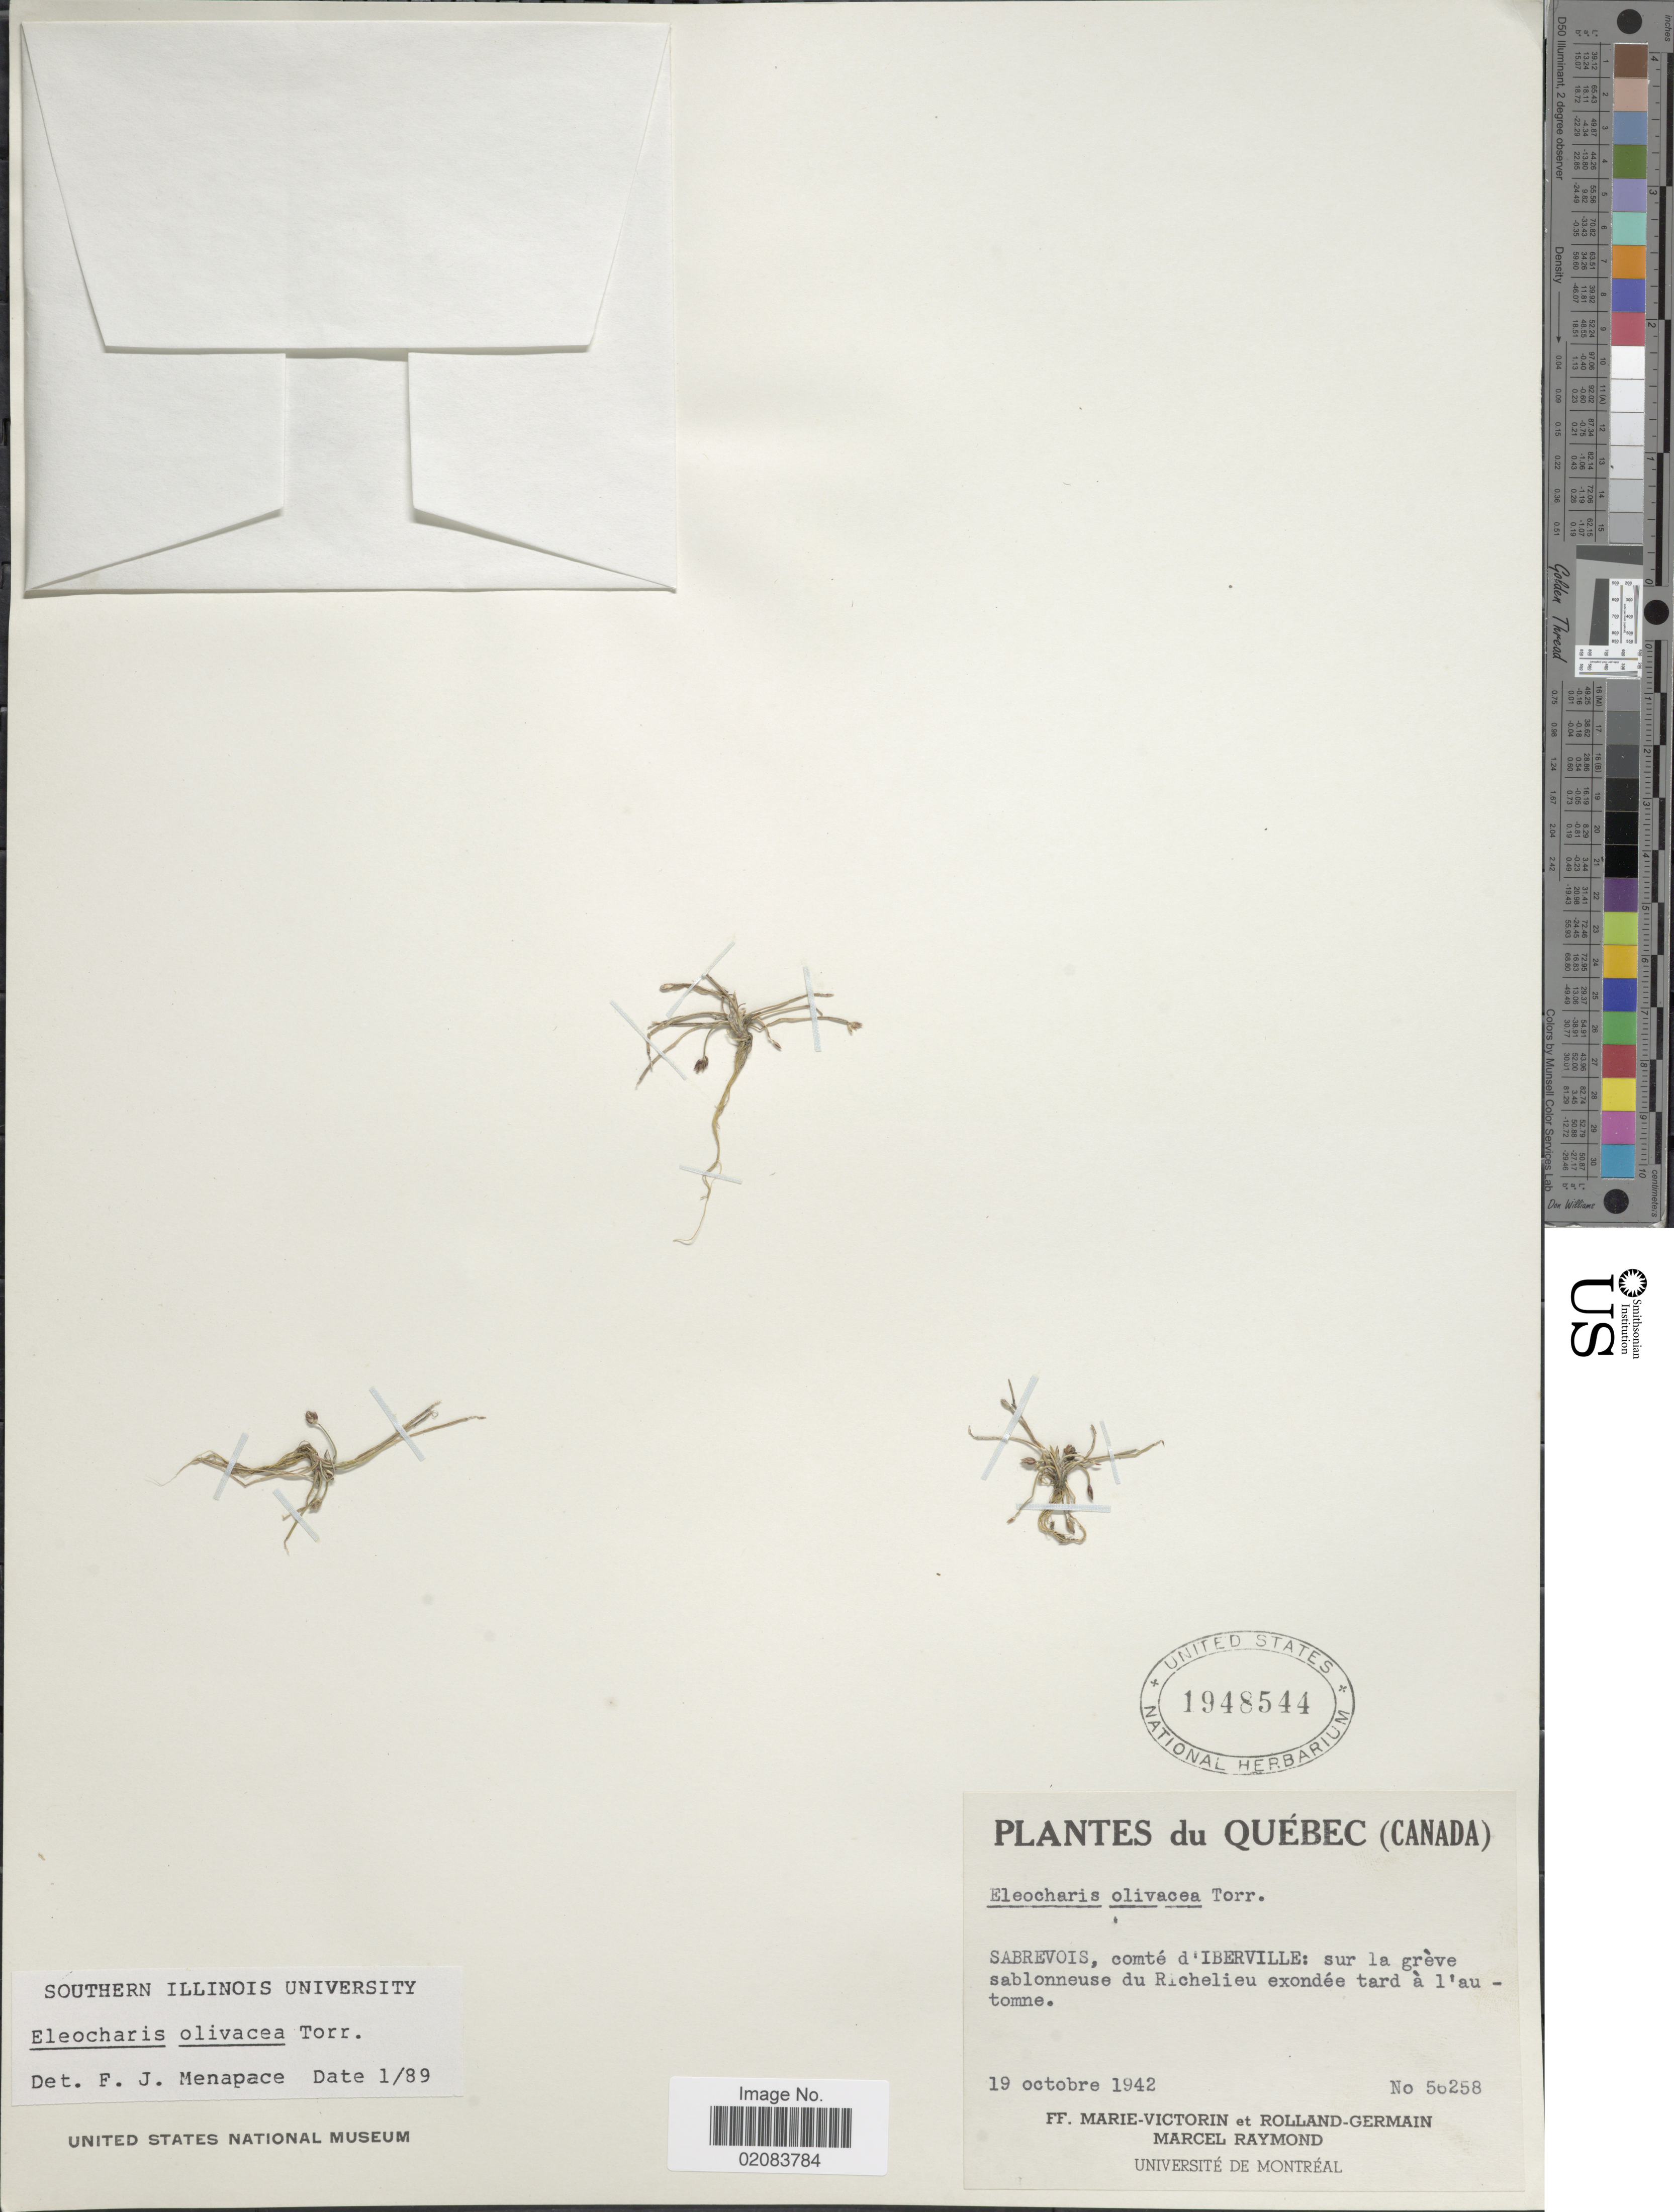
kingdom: Plantae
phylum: Tracheophyta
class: Liliopsida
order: Poales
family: Cyperaceae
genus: Eleocharis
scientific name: Eleocharis olivacea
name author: Torr.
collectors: F. Marie-Victorin, Rolland-Germain & M. Raymond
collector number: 56258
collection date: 1942-10-19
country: Canada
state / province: Quebec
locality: Sabrevois, comté d'Iberville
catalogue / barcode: US 1948544